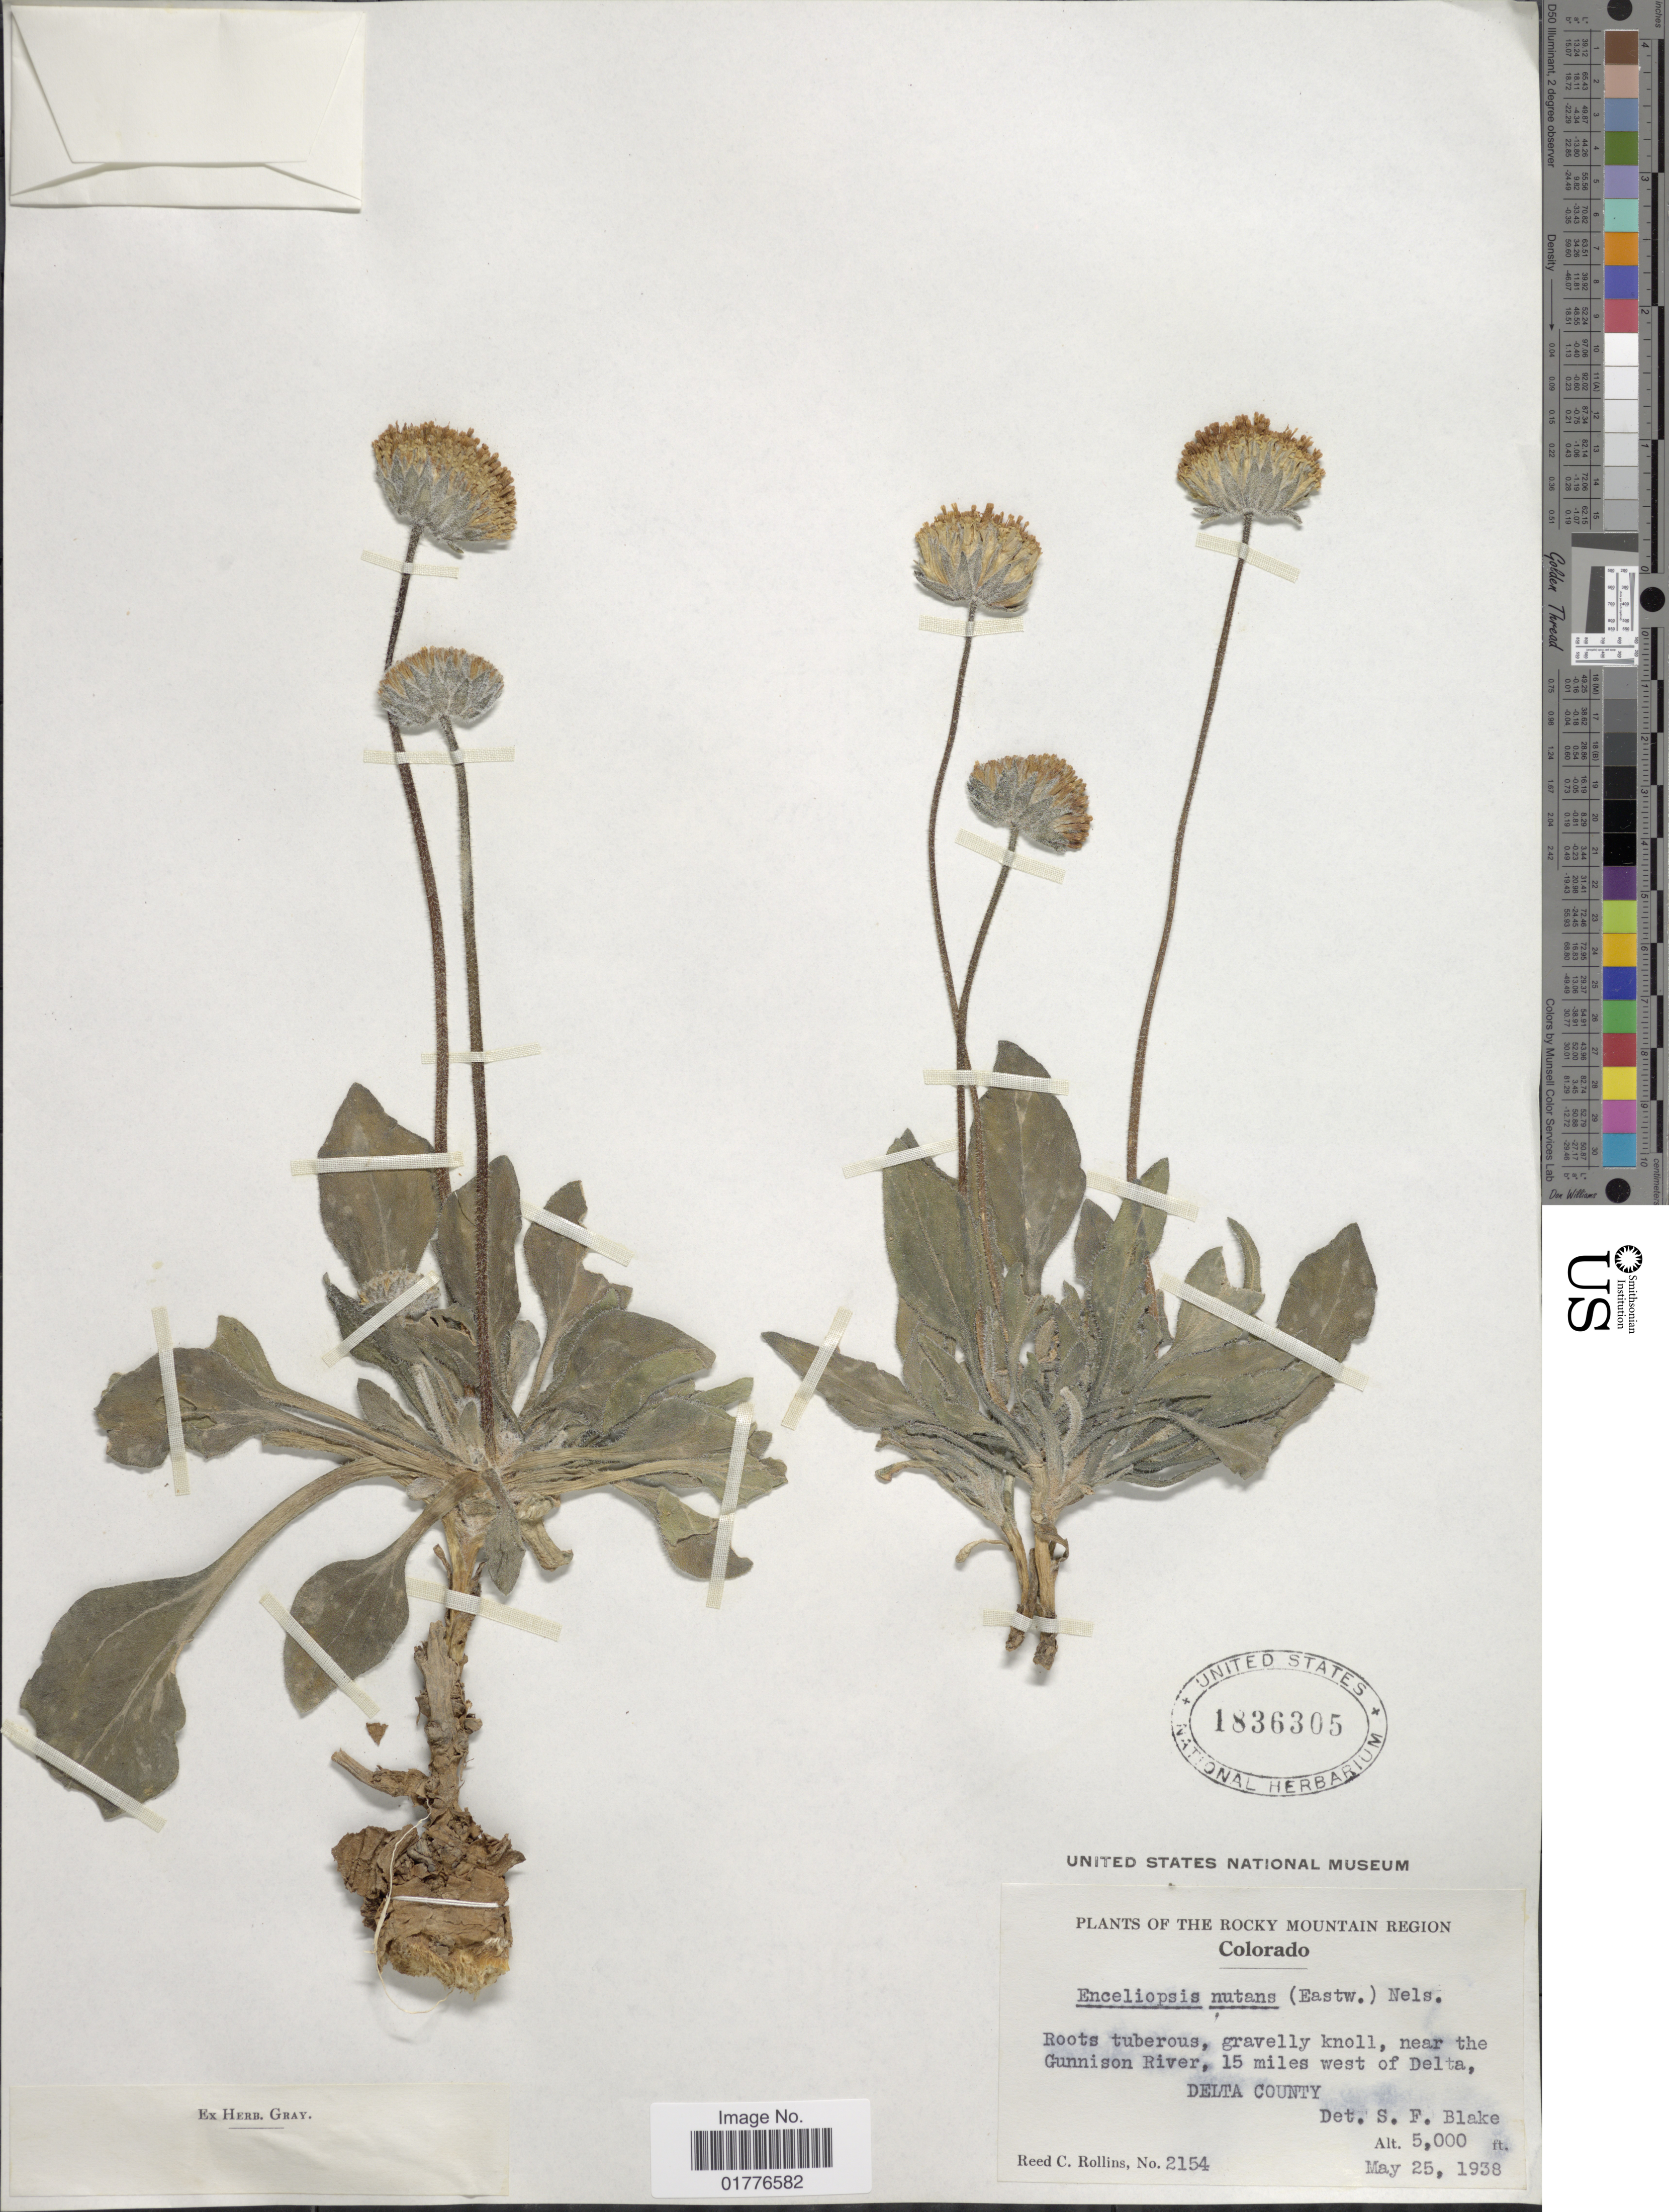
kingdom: Plantae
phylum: Tracheophyta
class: Magnoliopsida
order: Asterales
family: Asteraceae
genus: Enceliopsis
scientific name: Enceliopsis nutans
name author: (Eastw.) A. Nelson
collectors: R. C. Rollins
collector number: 2154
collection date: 1938-05-25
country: United States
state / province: Colorado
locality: Rocky Mountain Region. near the Gunnison River, 15 miles west of Delta, Delta County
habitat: gravelly knoll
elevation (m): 1524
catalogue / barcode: US 1836305